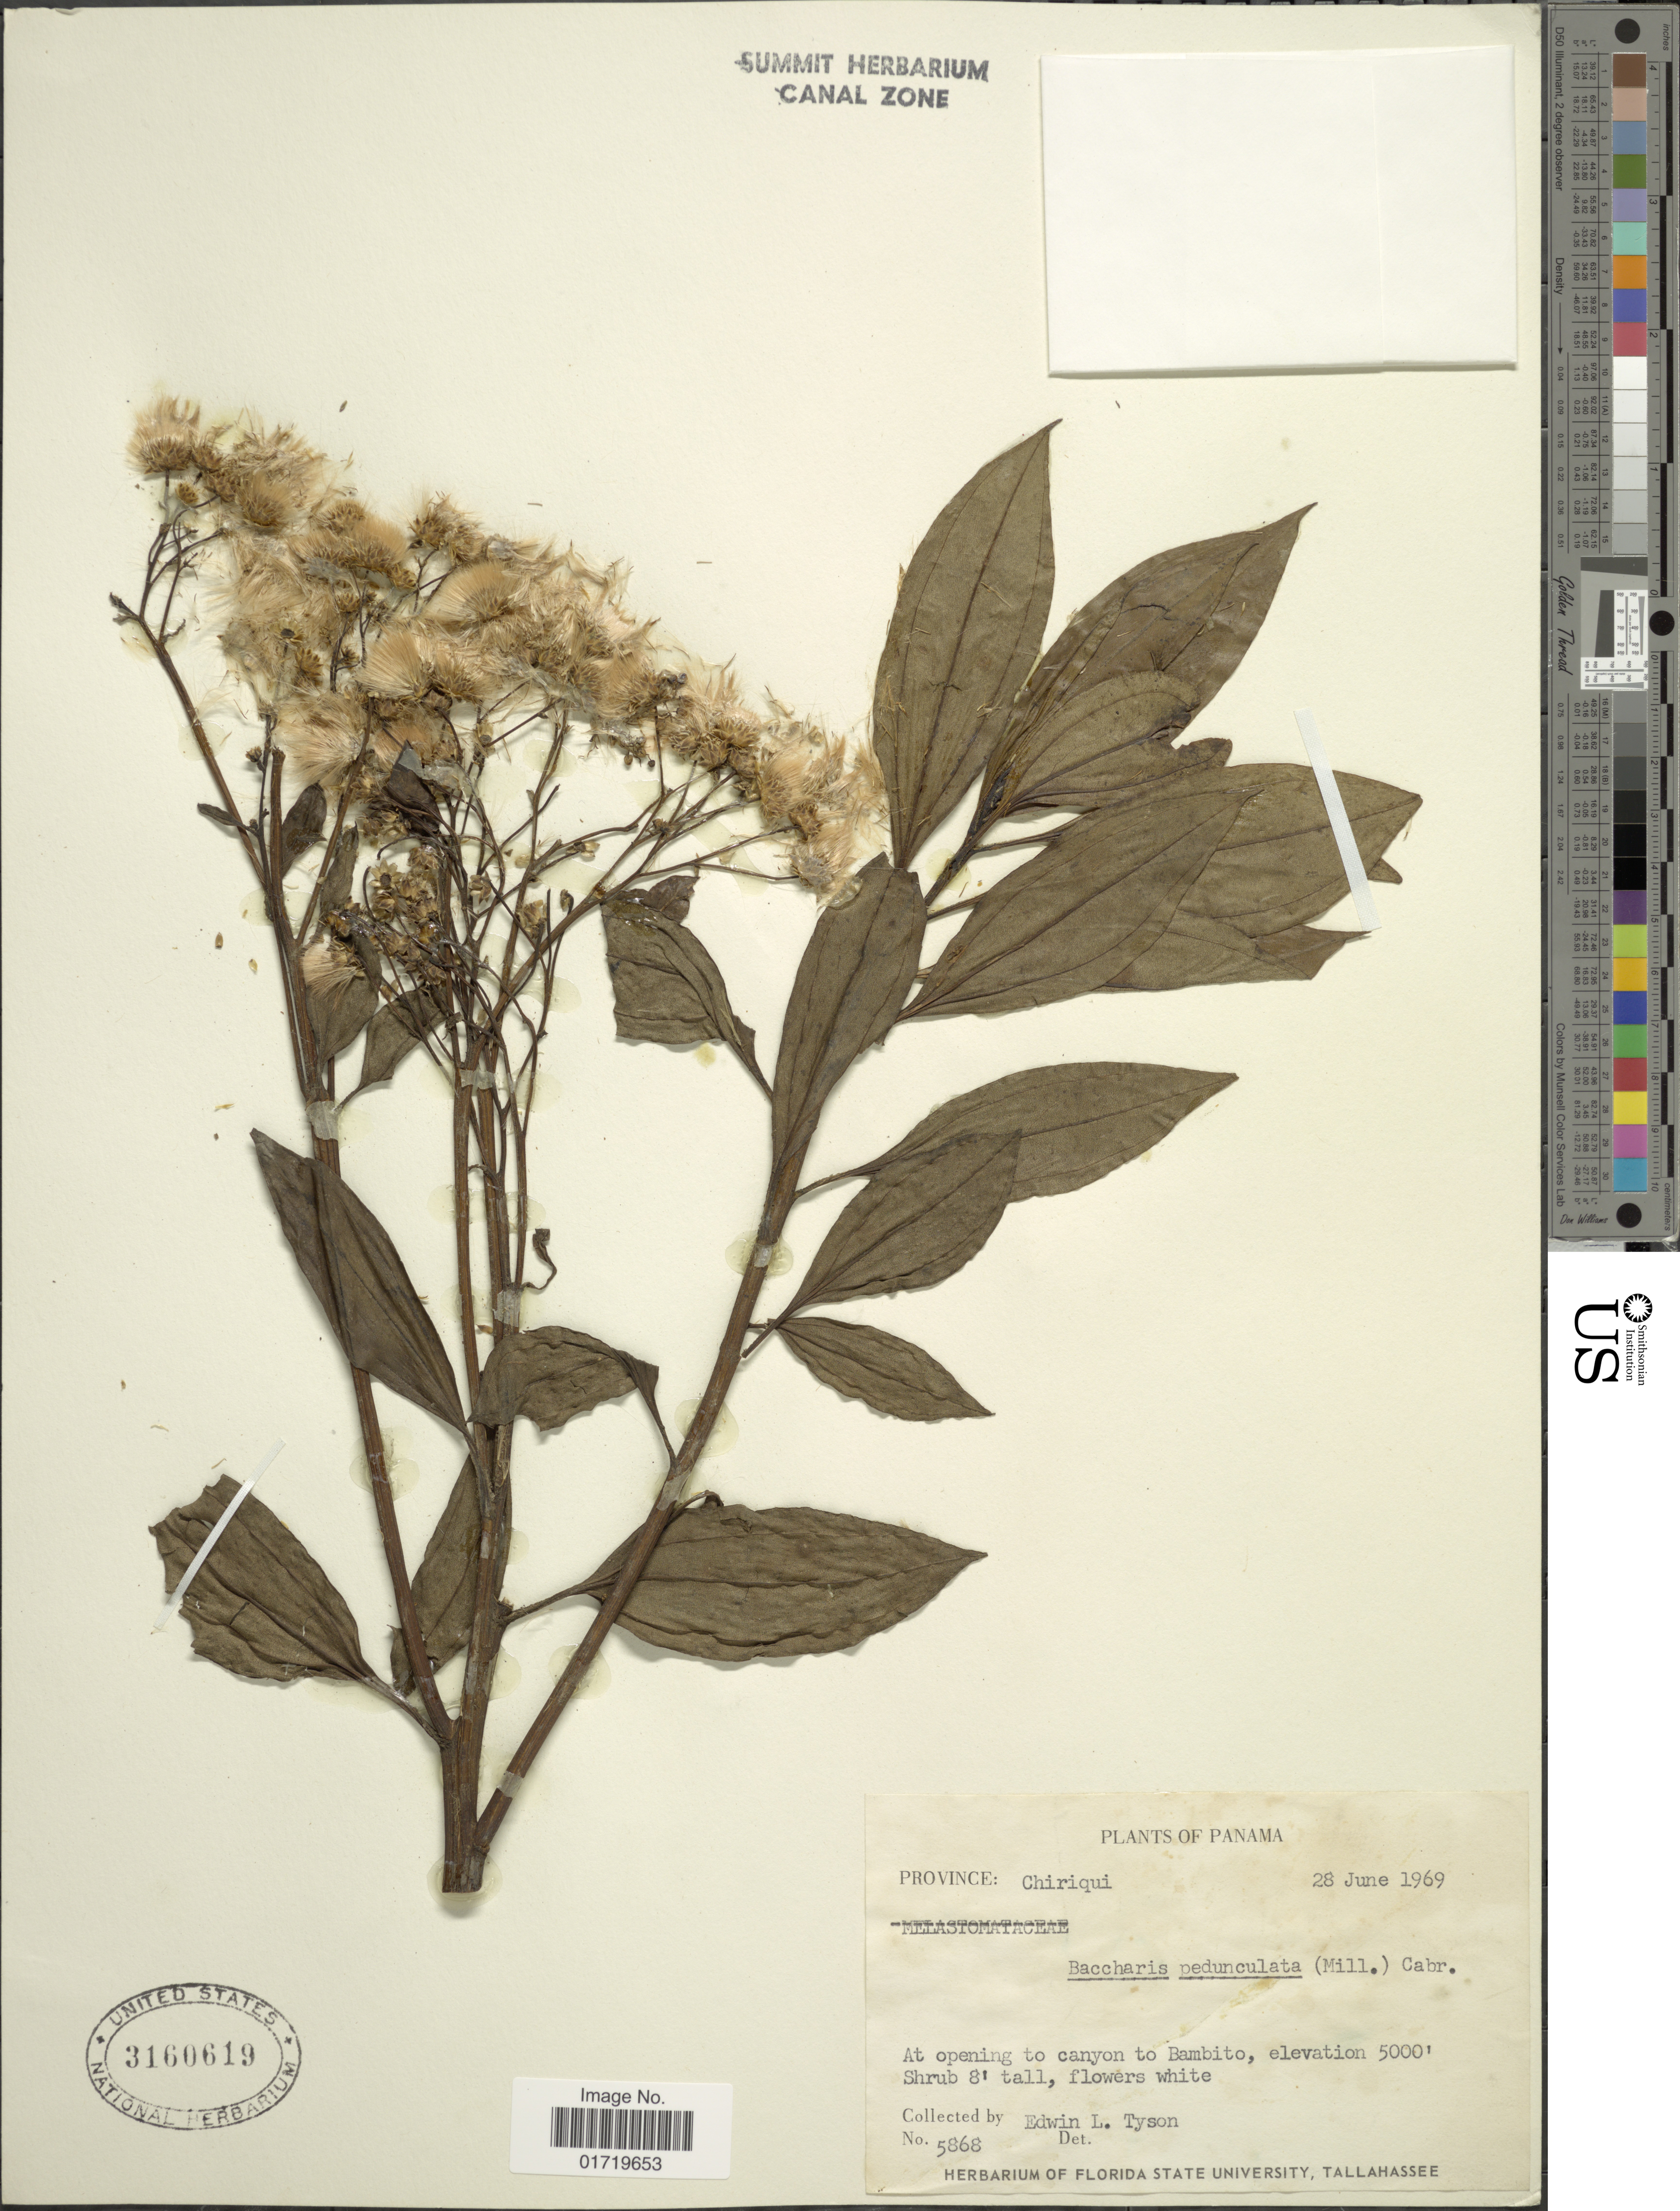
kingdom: Plantae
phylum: Tracheophyta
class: Magnoliopsida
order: Asterales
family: Asteraceae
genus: Baccharis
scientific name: Baccharis pedunculata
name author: (Mill.) Cabrera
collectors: E. L. Tyson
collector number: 5868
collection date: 1969-06-28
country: Panama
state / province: Chiriqui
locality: Province: Chiriqui, At opening to canyoin to Bambito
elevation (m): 1524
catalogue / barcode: US 3160619